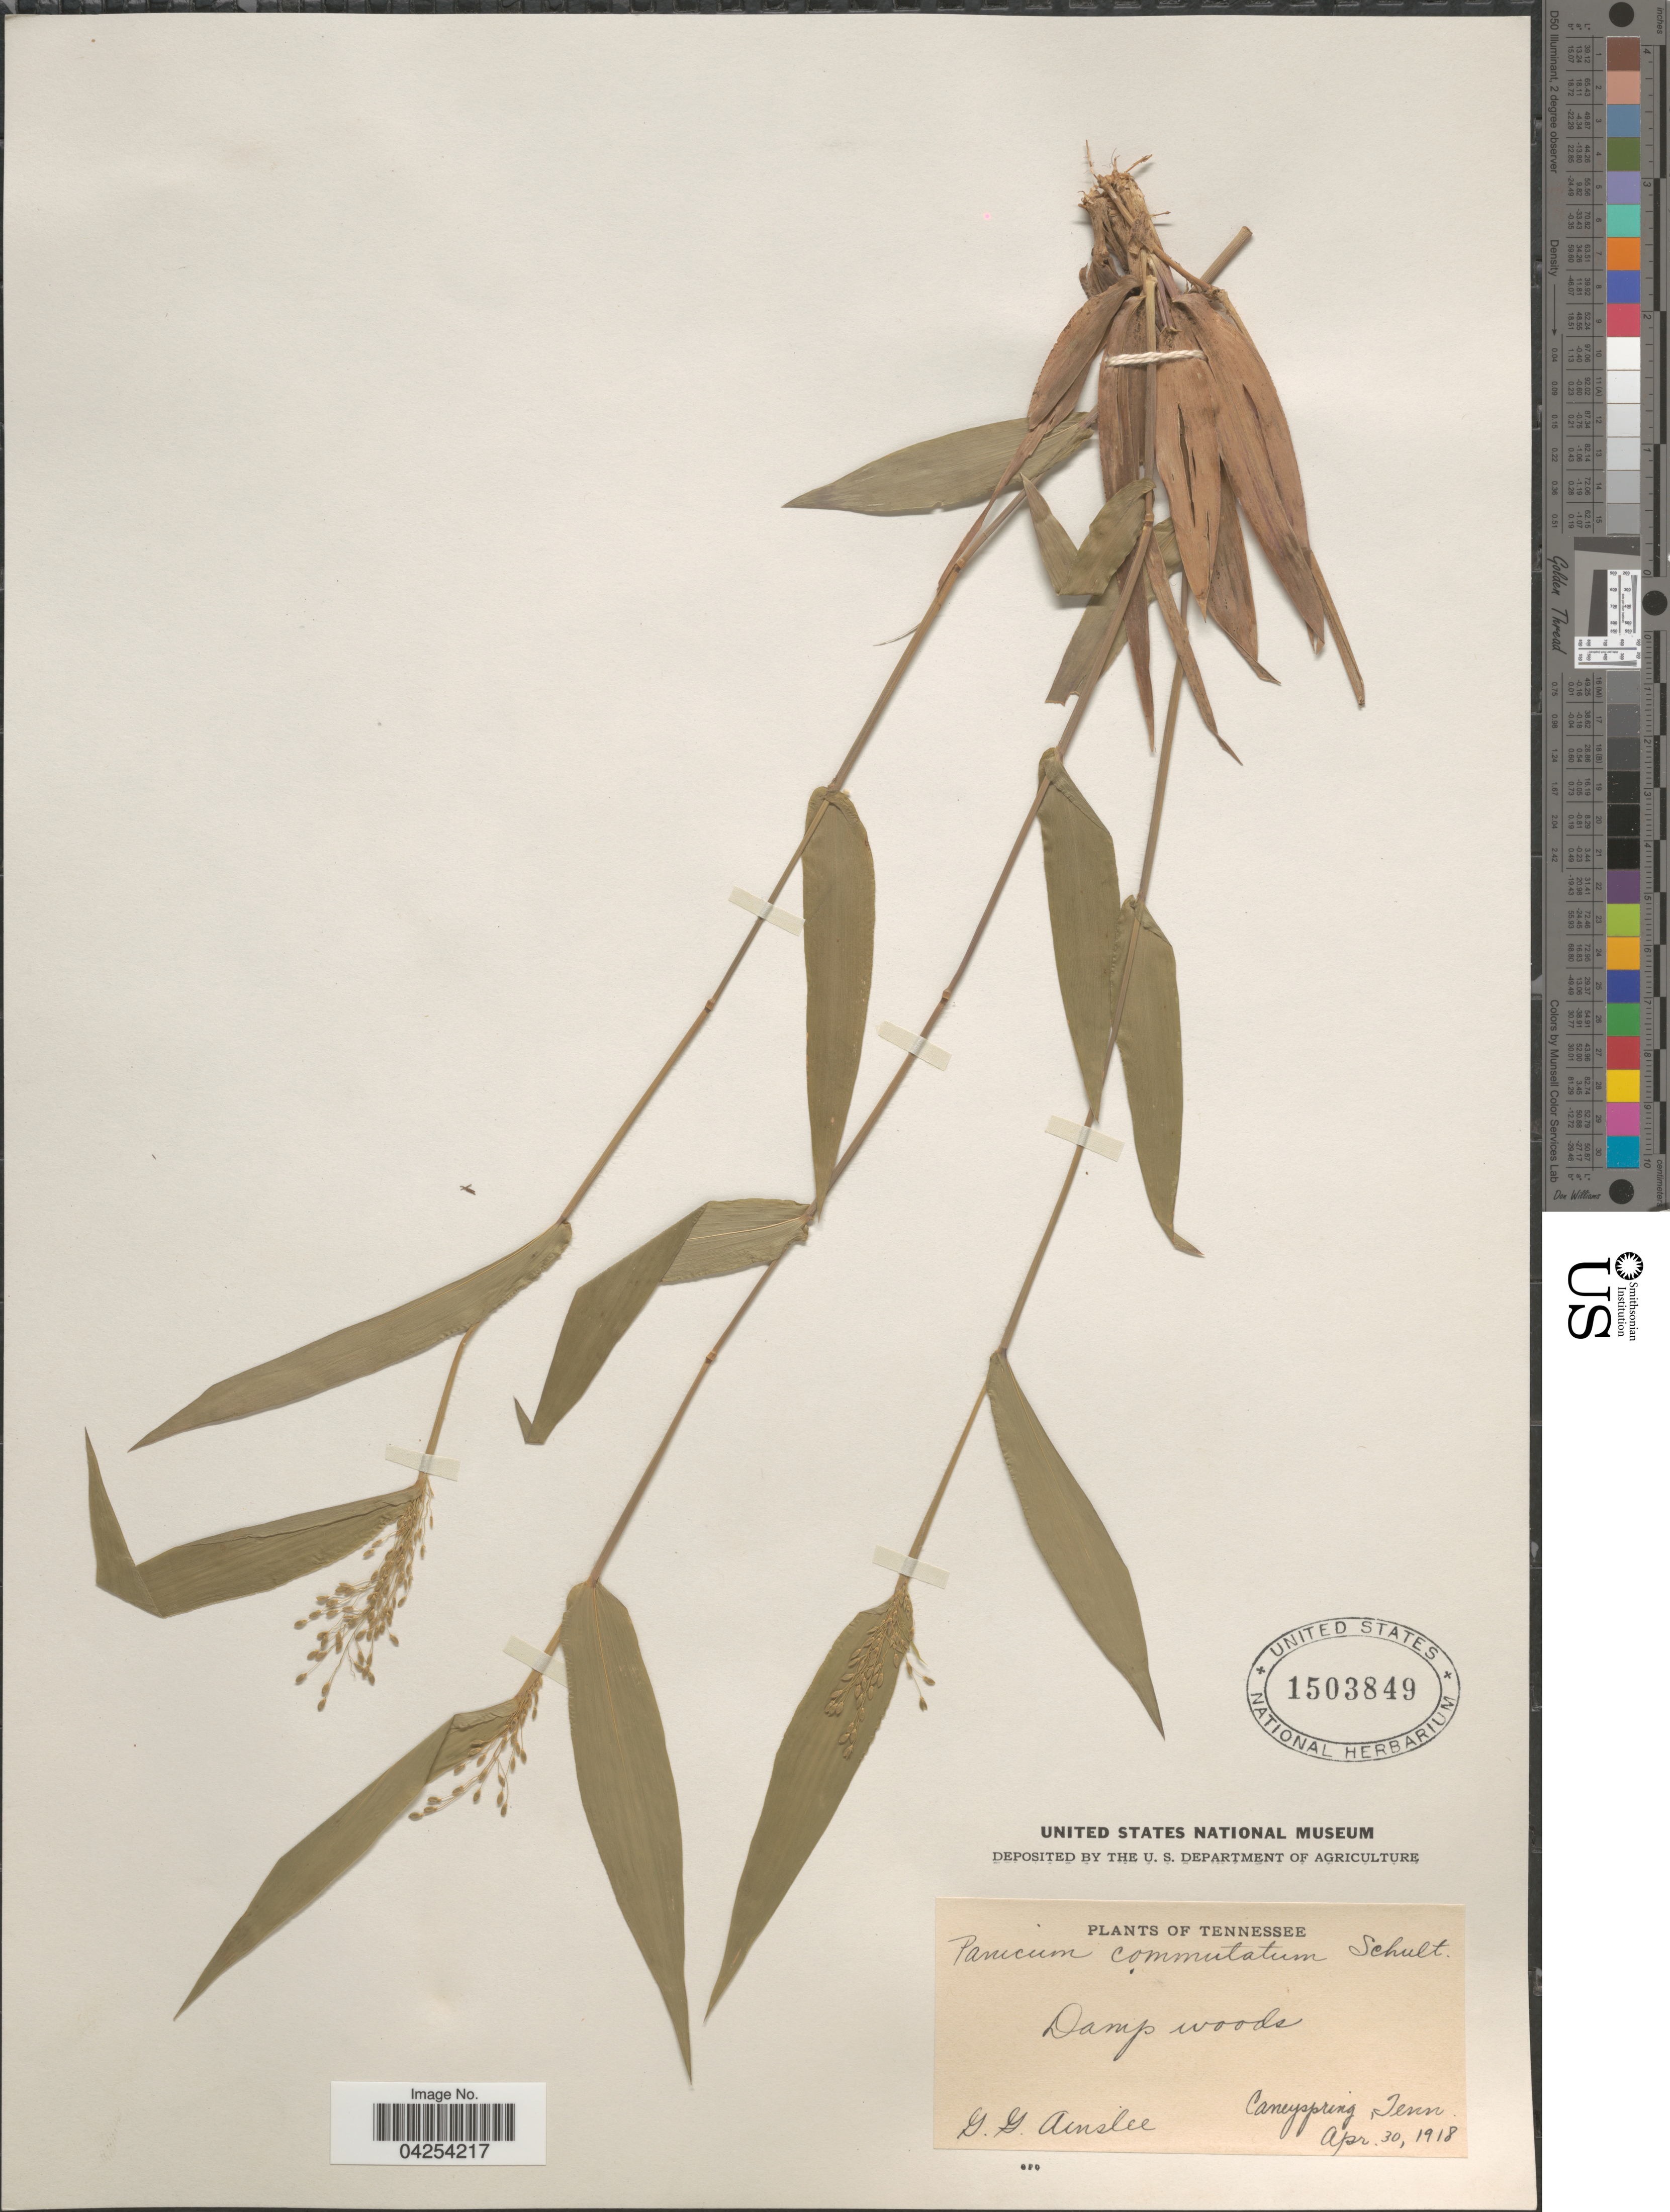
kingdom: Plantae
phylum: Tracheophyta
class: Liliopsida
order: Poales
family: Poaceae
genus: Dichanthelium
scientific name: Dichanthelium commutatum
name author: (Schult.) Gould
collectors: G. Ainslee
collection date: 1918-04-30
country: United States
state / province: Tennessee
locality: Caneyspring.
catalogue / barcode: US 1503849